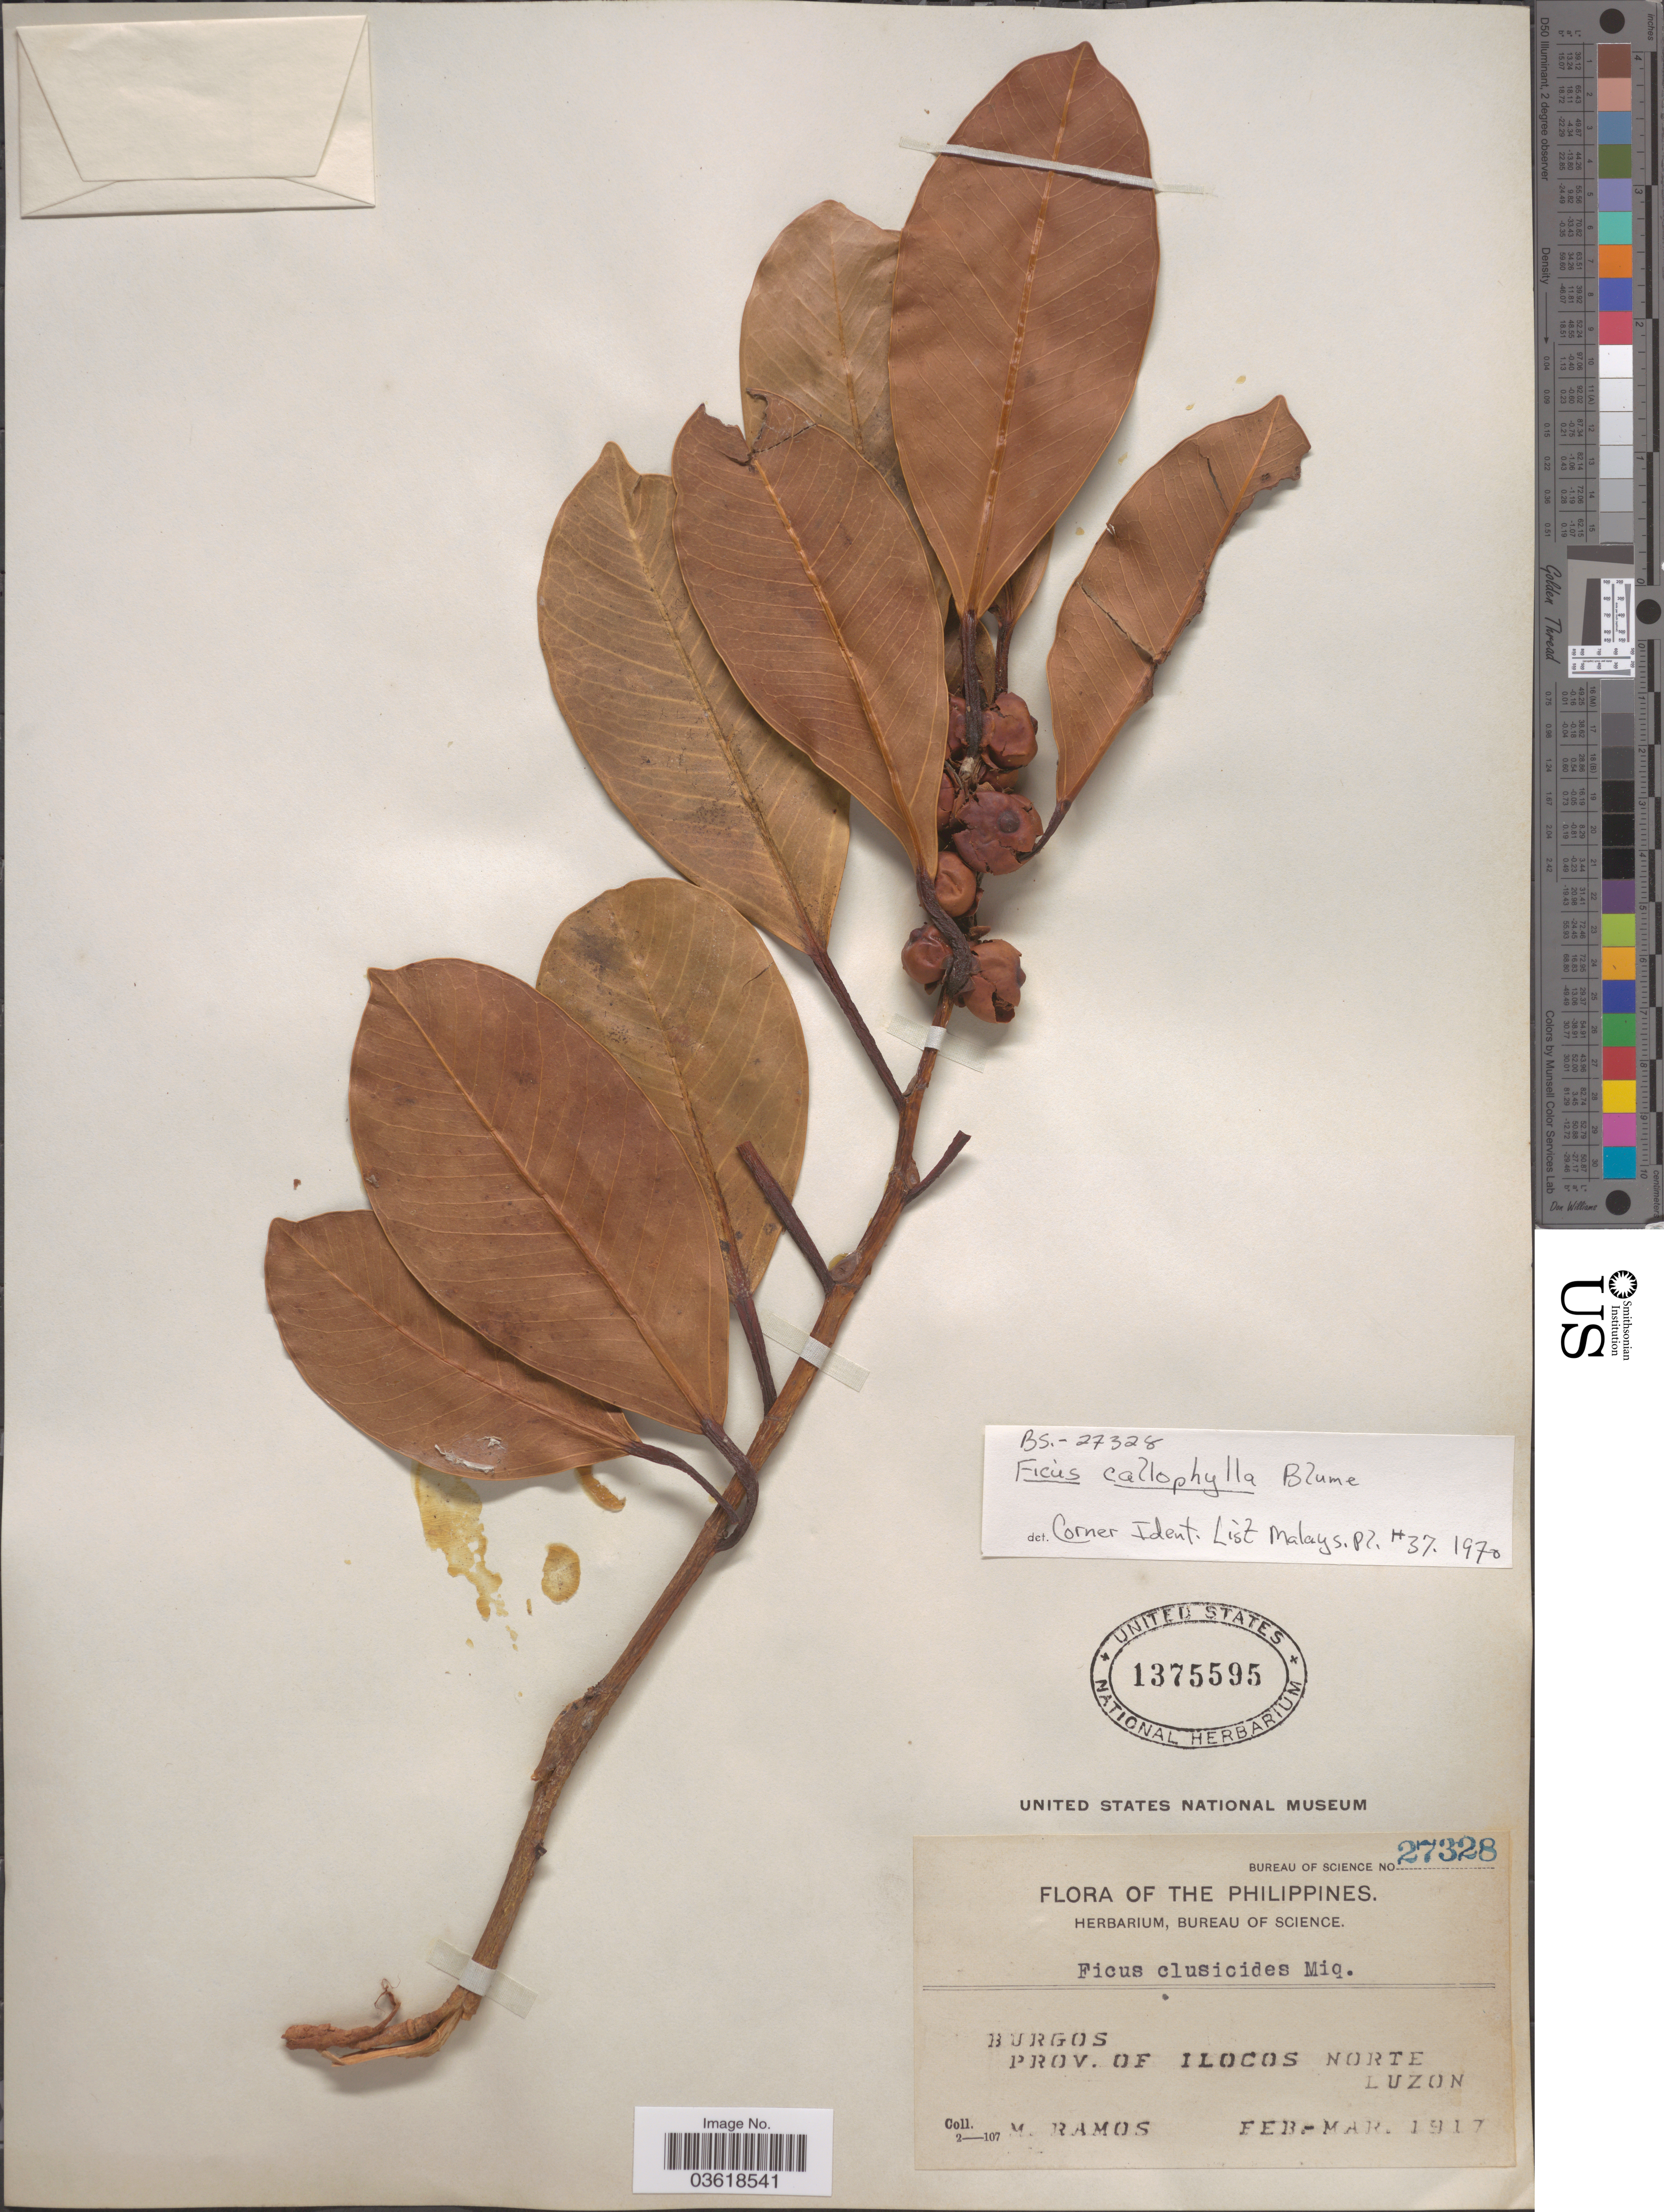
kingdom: Plantae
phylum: Tracheophyta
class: Magnoliopsida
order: Rosales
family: Moraceae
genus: Ficus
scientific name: Ficus callophylla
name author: Blume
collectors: M. Ramos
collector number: Bureau of Science 27328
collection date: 1917-02/1917-03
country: Philippines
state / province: Ilocos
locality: Burgos. Prov. of Ilocos Norte. Luzon.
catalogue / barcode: US 1375595